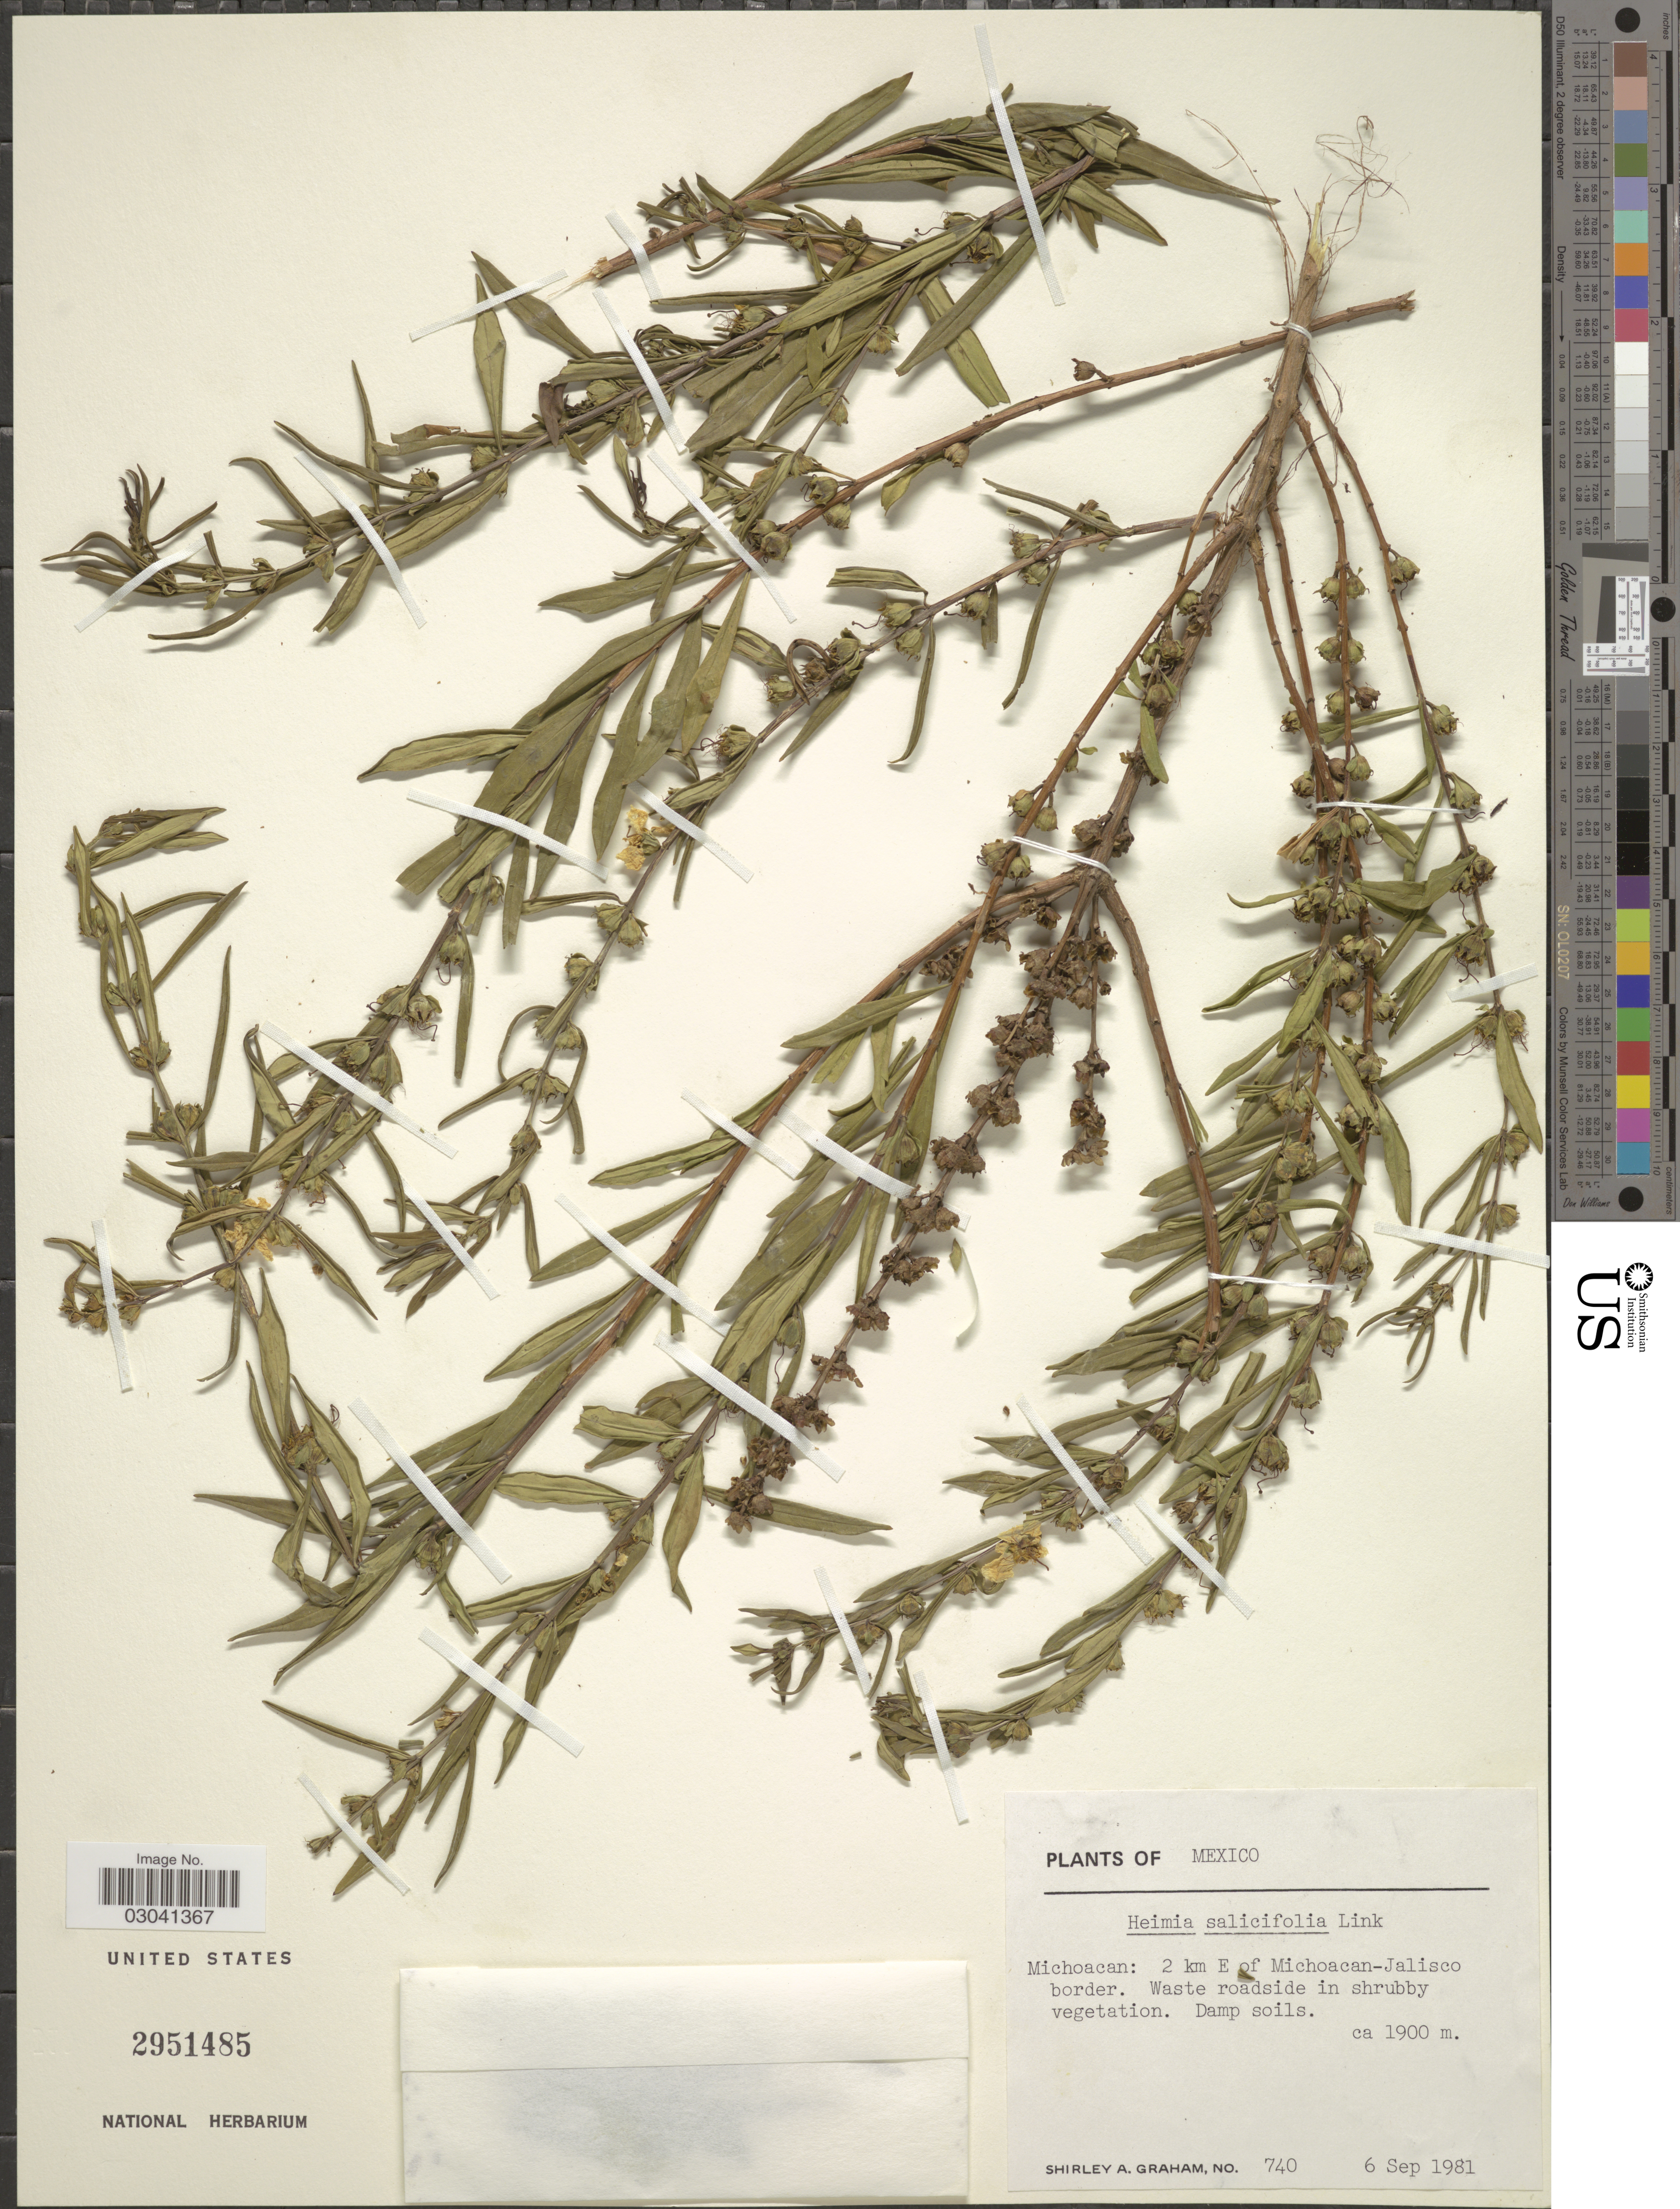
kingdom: Plantae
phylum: Tracheophyta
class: Magnoliopsida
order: Myrtales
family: Lythraceae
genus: Heimia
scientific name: Heimia salicifolia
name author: Link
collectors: S. A. Graham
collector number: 740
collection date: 1981-09-06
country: Mexico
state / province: Michoacán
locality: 2 km E of Michoacan-Jalisco border.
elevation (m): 1900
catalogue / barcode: US 2951485